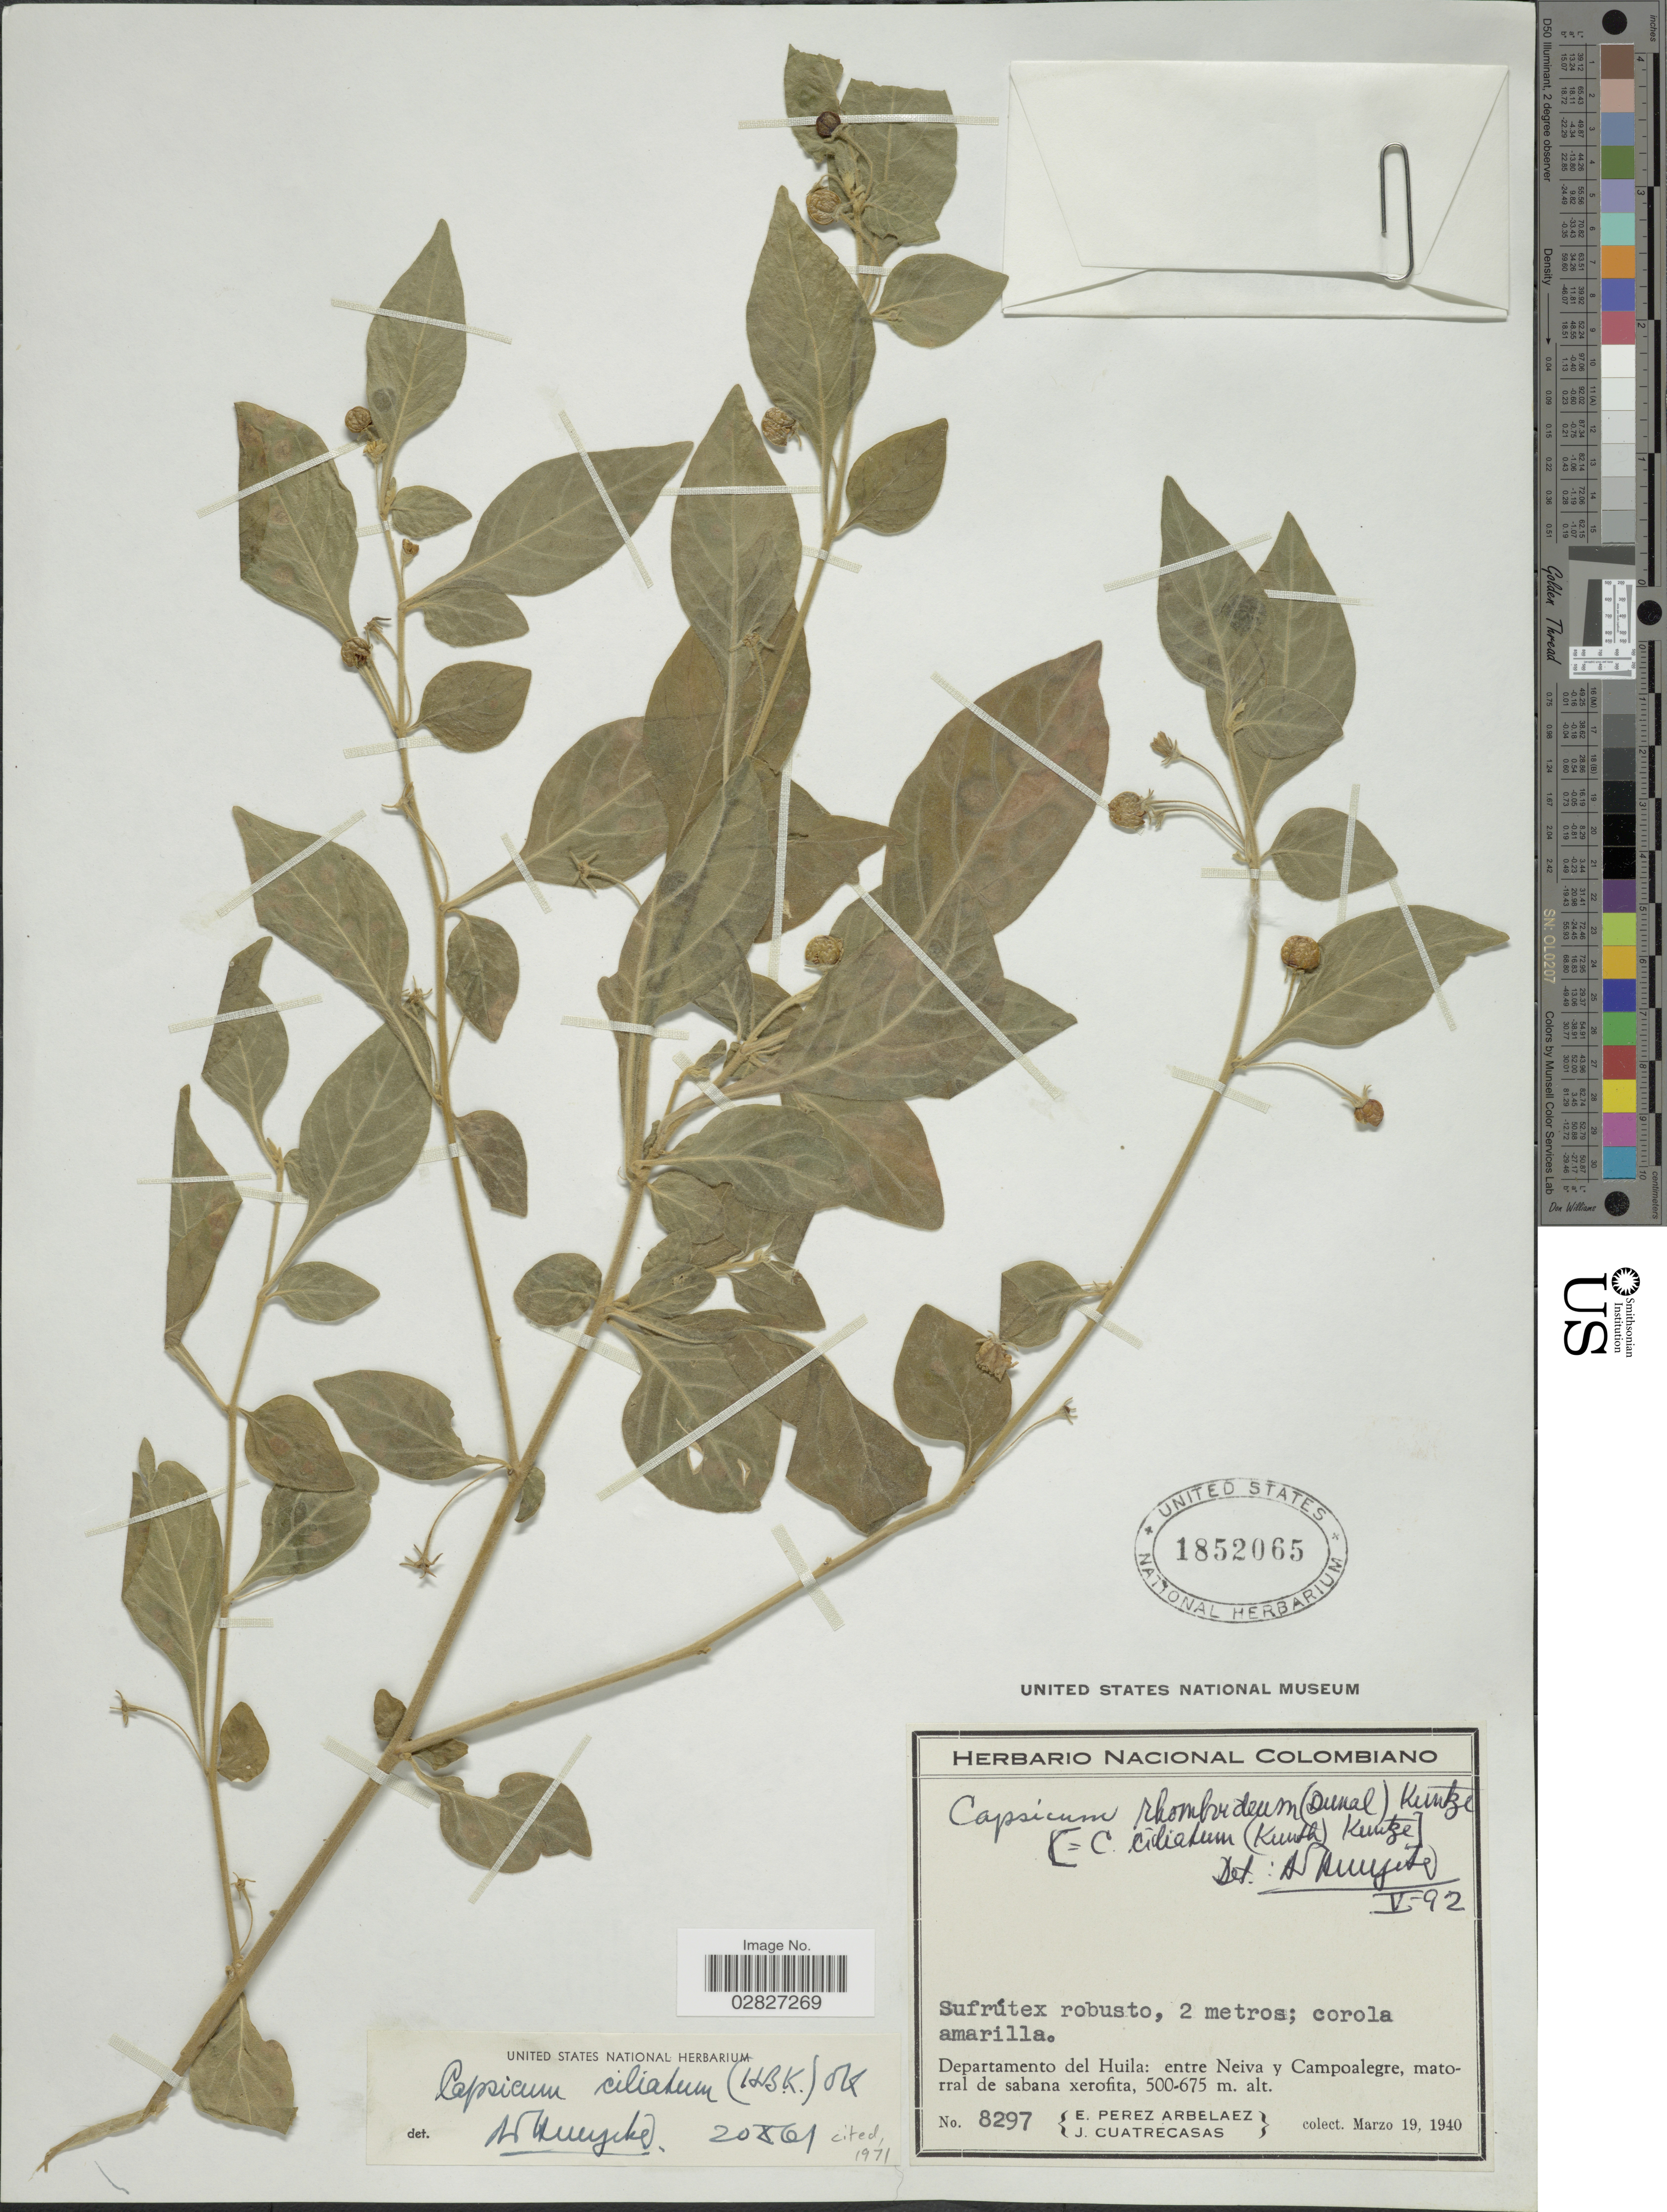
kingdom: Plantae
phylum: Tracheophyta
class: Magnoliopsida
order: Solanales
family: Solanaceae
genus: Capsicum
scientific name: Capsicum rhomboideum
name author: (Humb. & Bonpl. ex Dunal) Kuntze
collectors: E. Pérez Arbeláez & J. Cuatrecasas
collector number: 8297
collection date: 1940-03-19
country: Colombia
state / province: Huila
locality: Departamento del Huila: entre Neiva y Campoalegre.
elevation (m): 500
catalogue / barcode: US 1852065